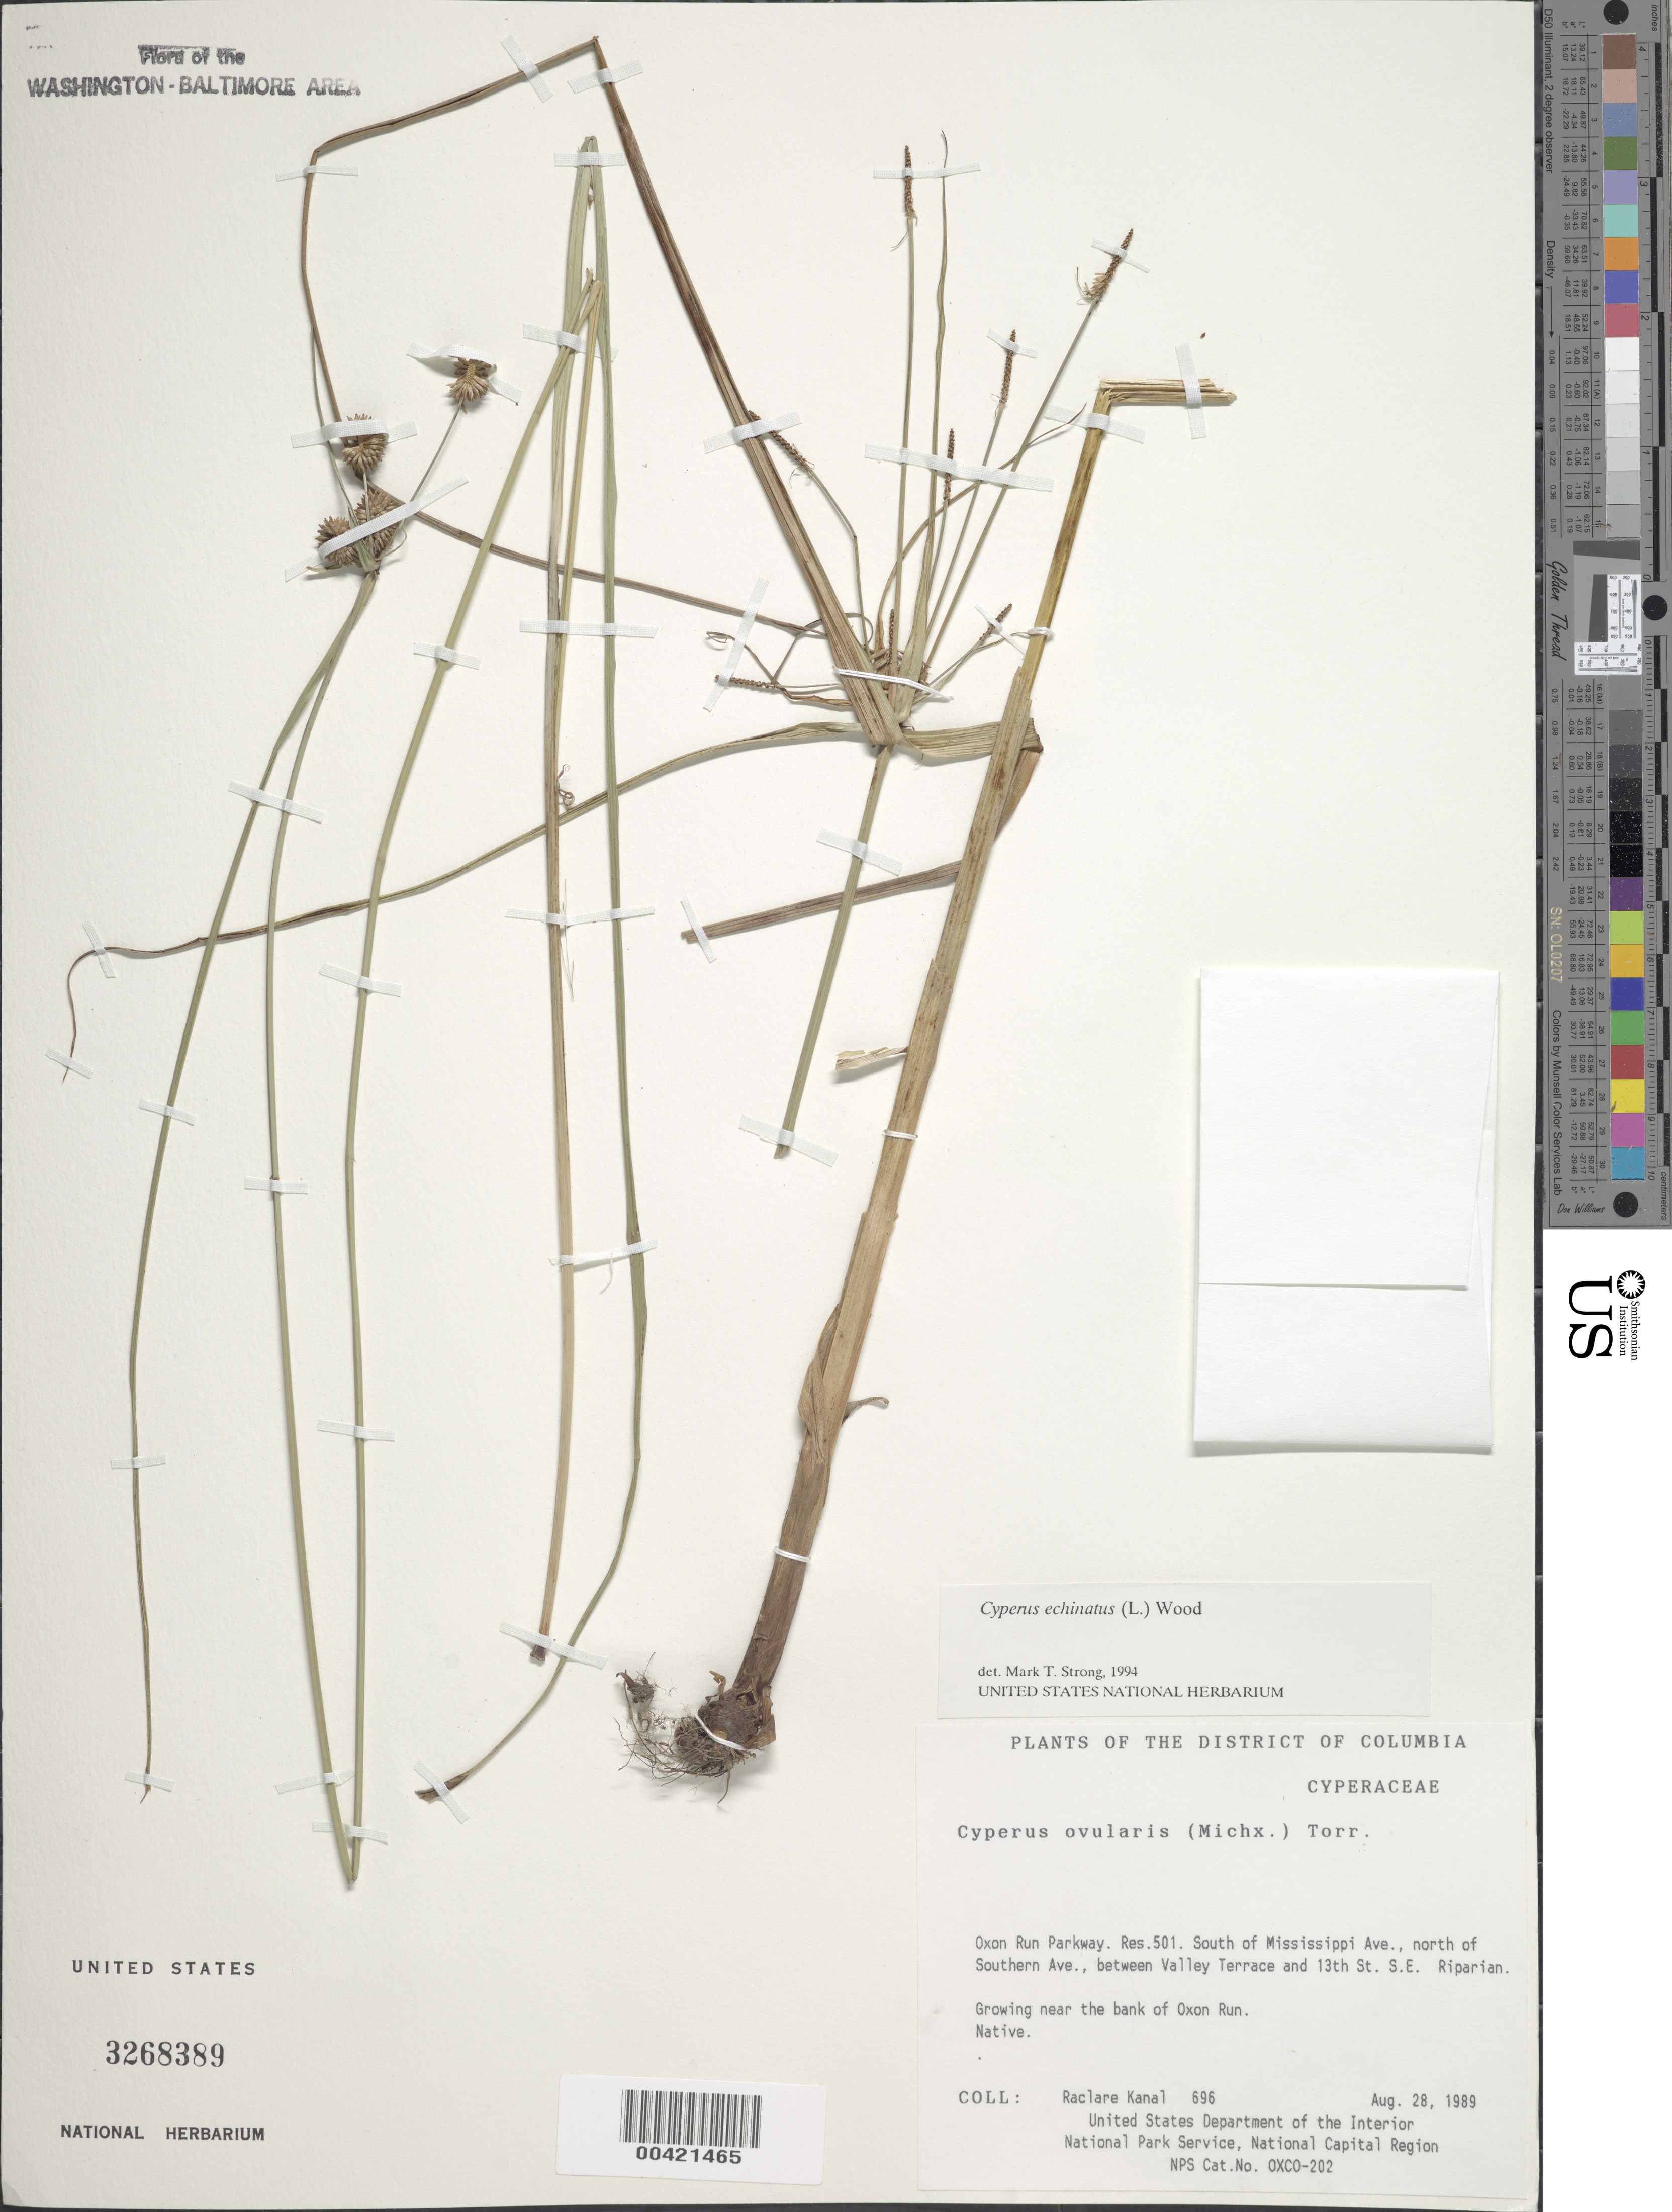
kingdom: Plantae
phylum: Tracheophyta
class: Liliopsida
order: Poales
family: Cyperaceae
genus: Cyperus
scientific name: Cyperus echinatus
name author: (L.) Alph. Wood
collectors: R. Kanal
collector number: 696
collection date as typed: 28 Aug 1989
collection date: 1989-08-28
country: United States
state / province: District of Columbia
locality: Oxon Run Parkway, Res No 501, S of Mississippi Ave, N of Southern Ave, between Valley Terrace and 13th St SE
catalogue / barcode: US 3268389